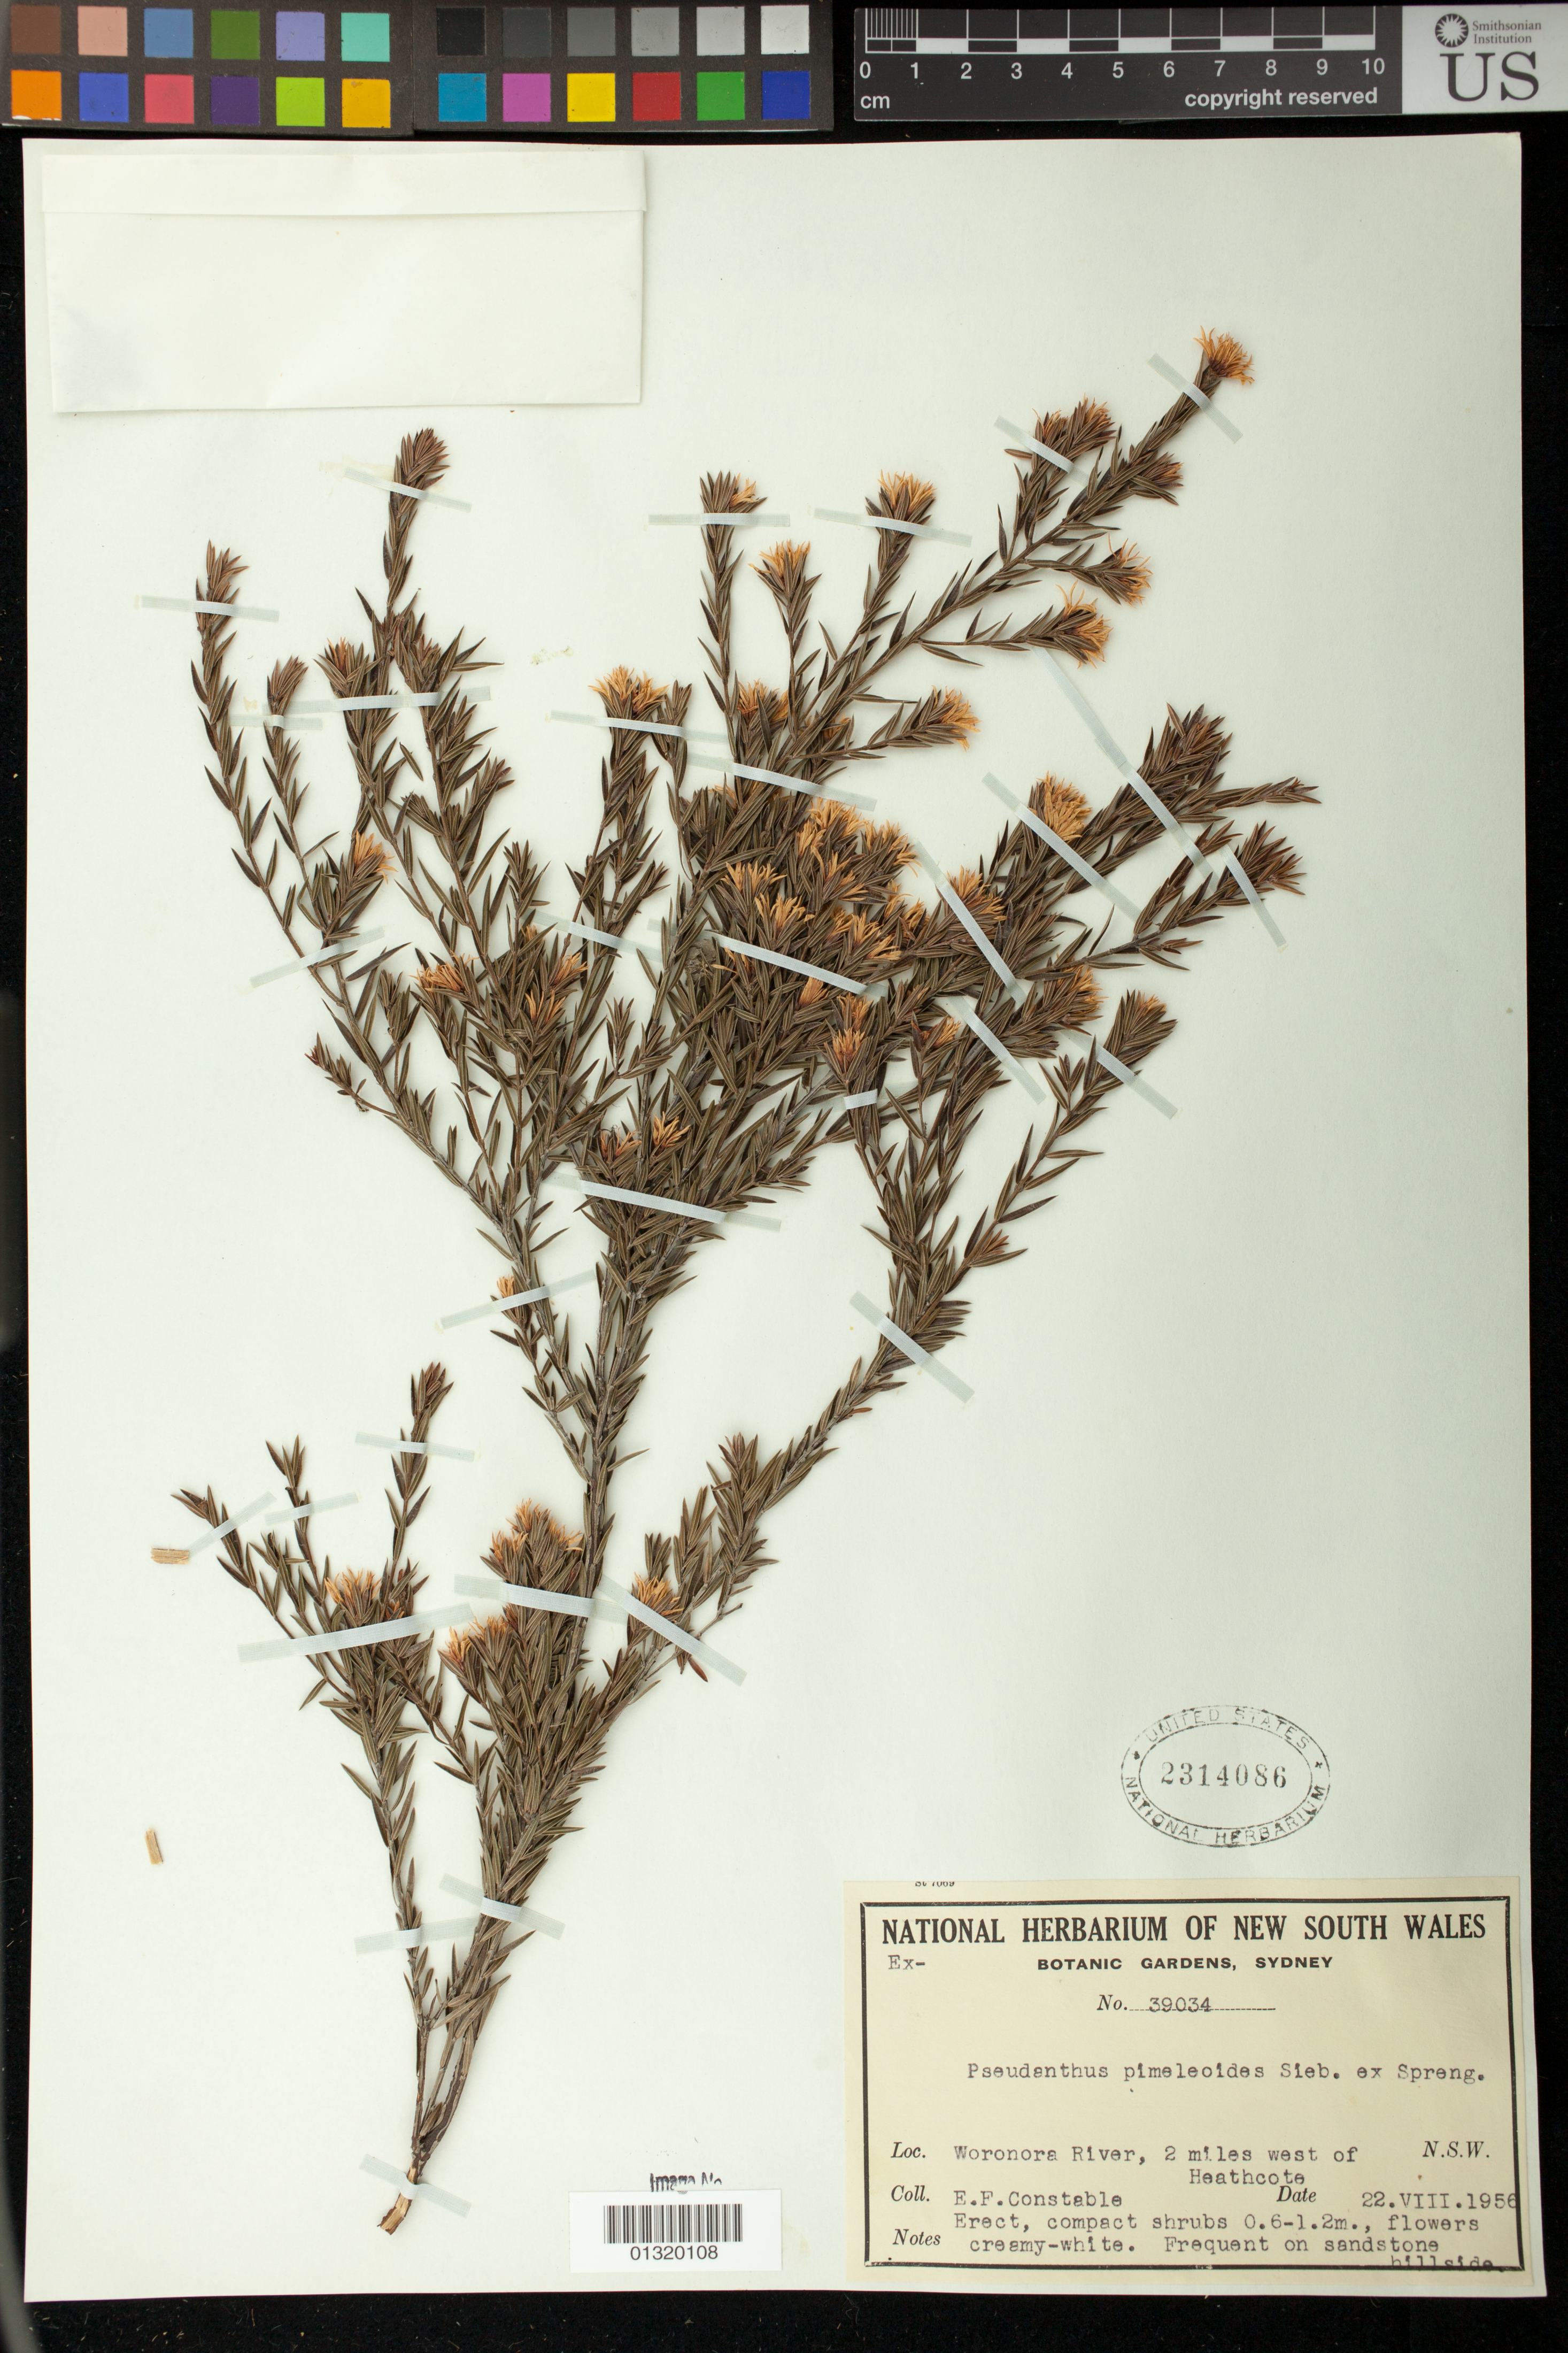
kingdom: Plantae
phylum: Tracheophyta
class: Magnoliopsida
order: Malpighiales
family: Picrodendraceae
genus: Pseudanthus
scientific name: Pseudanthus pimeleoides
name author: Sieber & Spreng.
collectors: E. F. Constable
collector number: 39034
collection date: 1956-08-22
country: Australia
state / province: New South Wales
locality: Woronora River, 2 miles west of Heathcote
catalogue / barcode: US 2314086